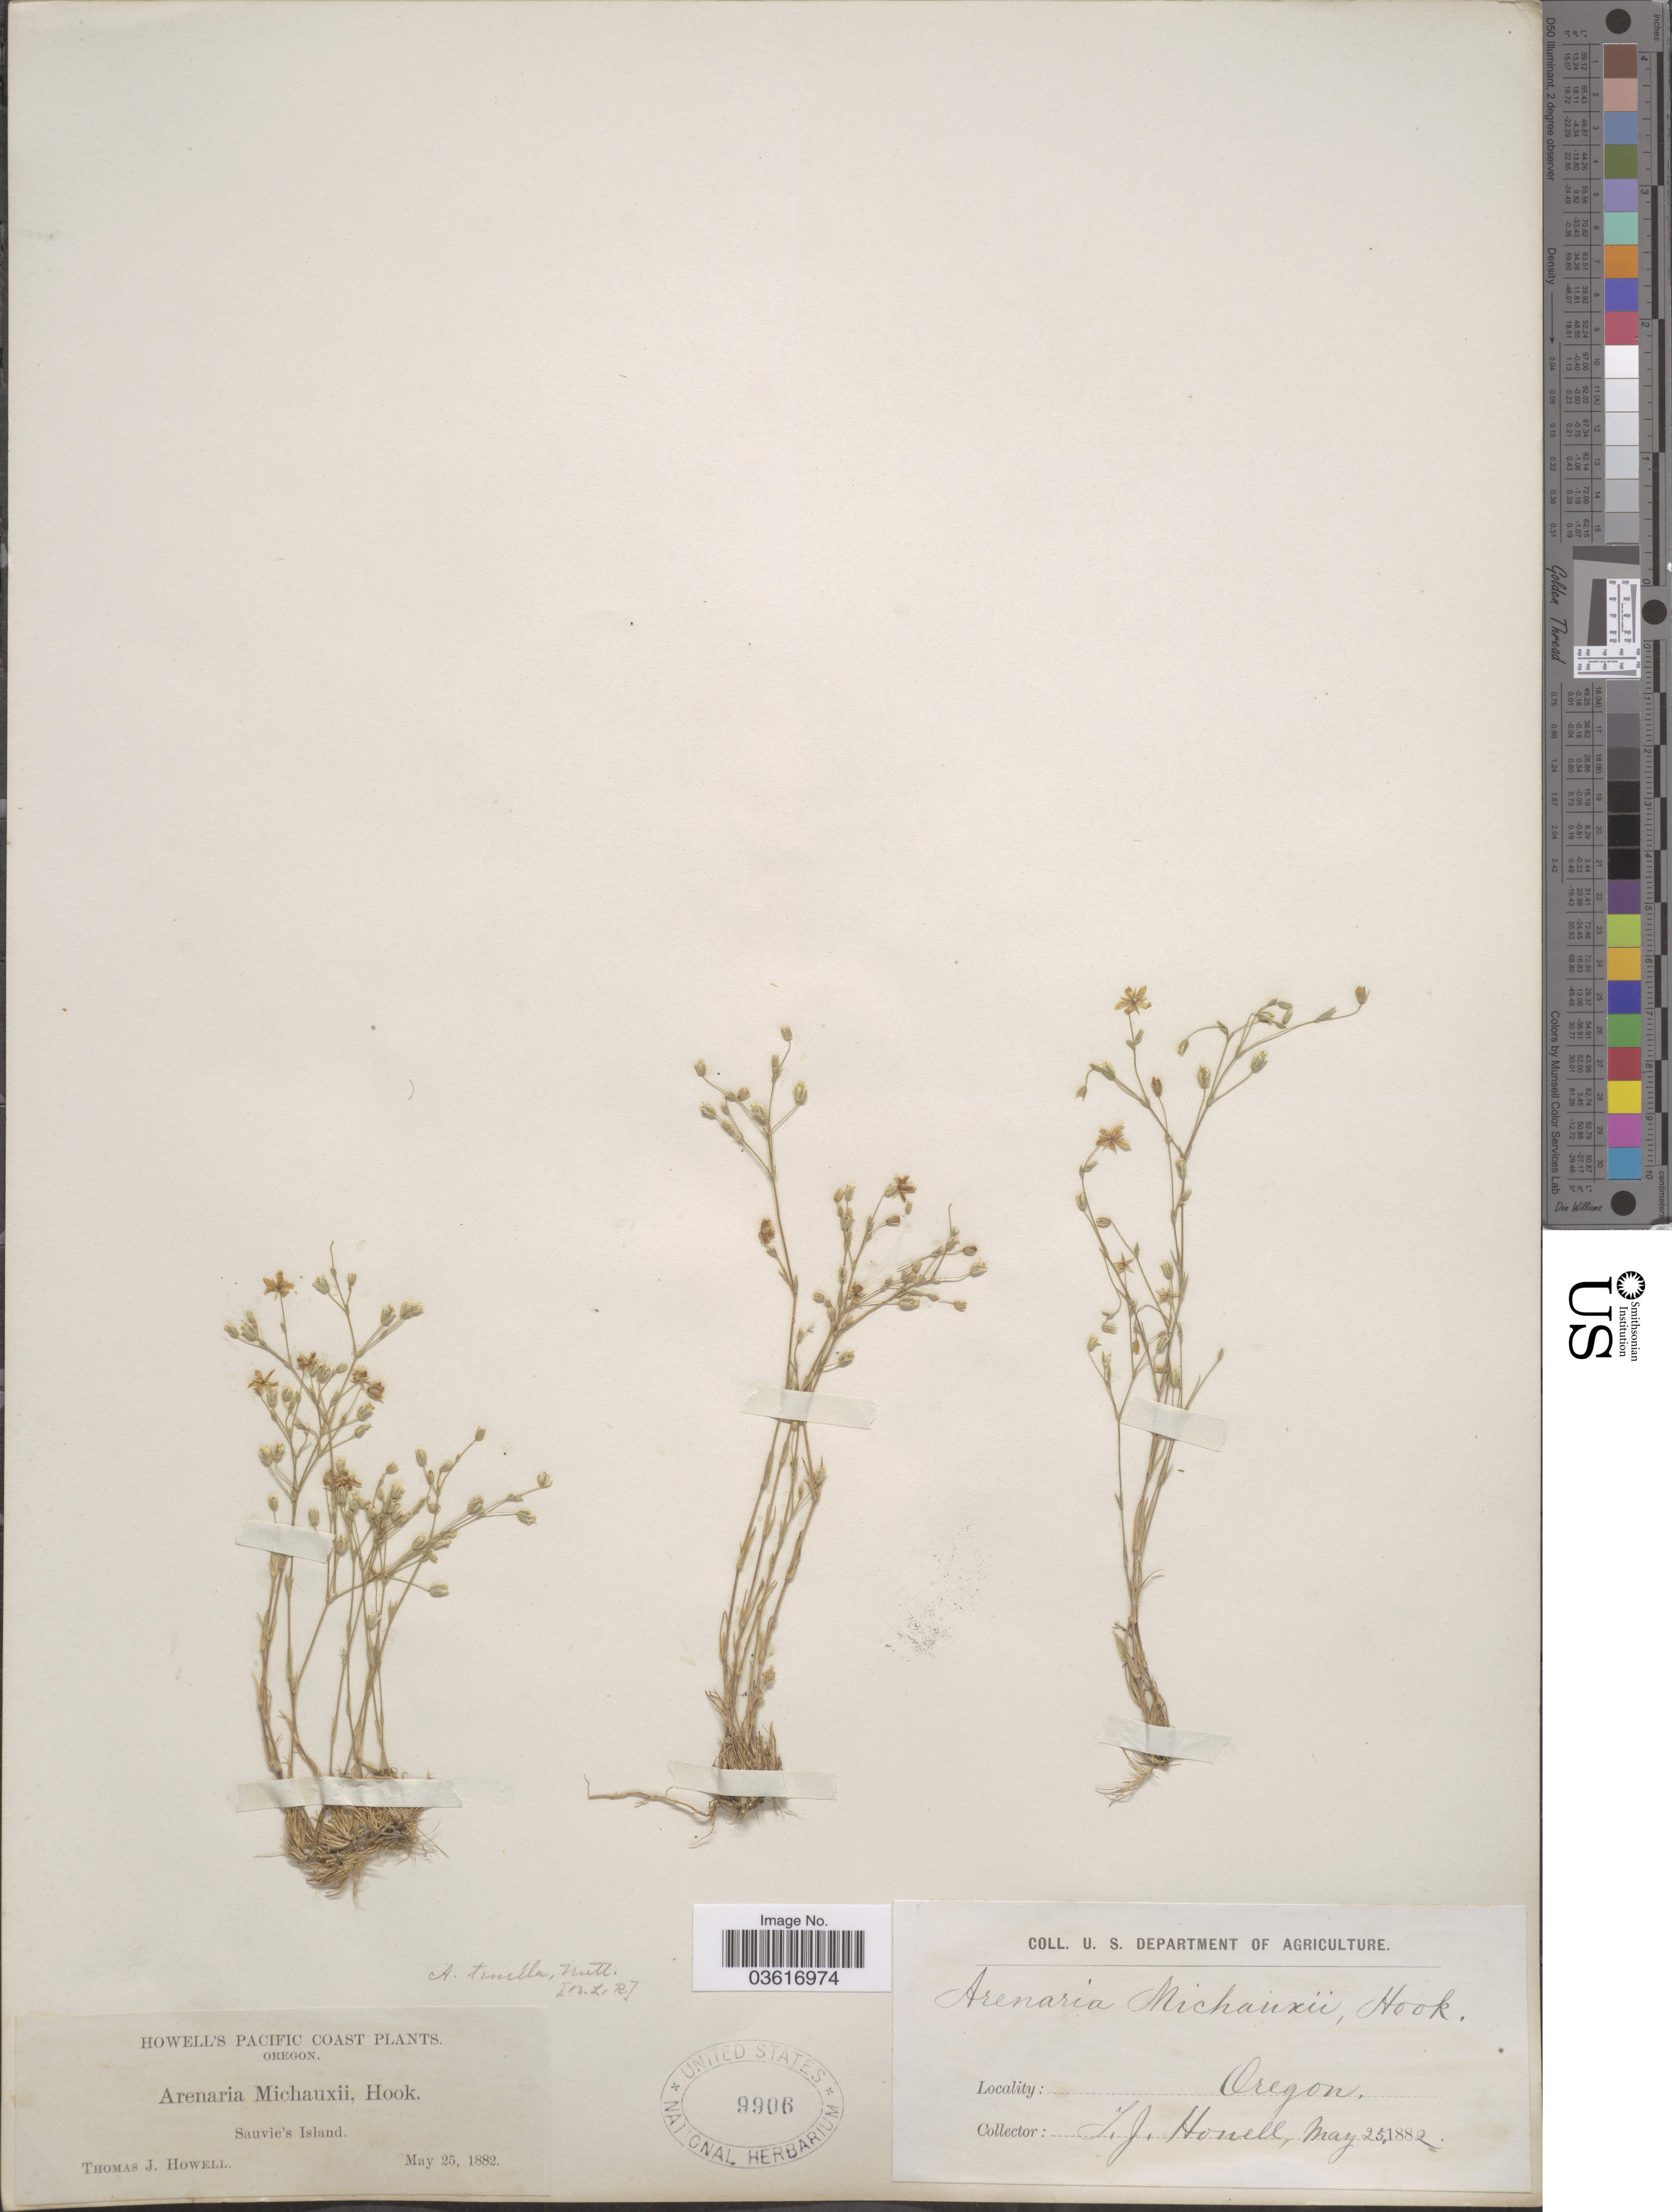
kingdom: Plantae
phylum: Tracheophyta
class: Magnoliopsida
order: Caryophyllales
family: Caryophyllaceae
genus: Minuartia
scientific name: Minuartia tenella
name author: (J. Gay) Mattf.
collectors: T. J. Howell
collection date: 1882-05-25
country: United States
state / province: Oregon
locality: Pacific Coast. Sauvie's Island.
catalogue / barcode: US 9906